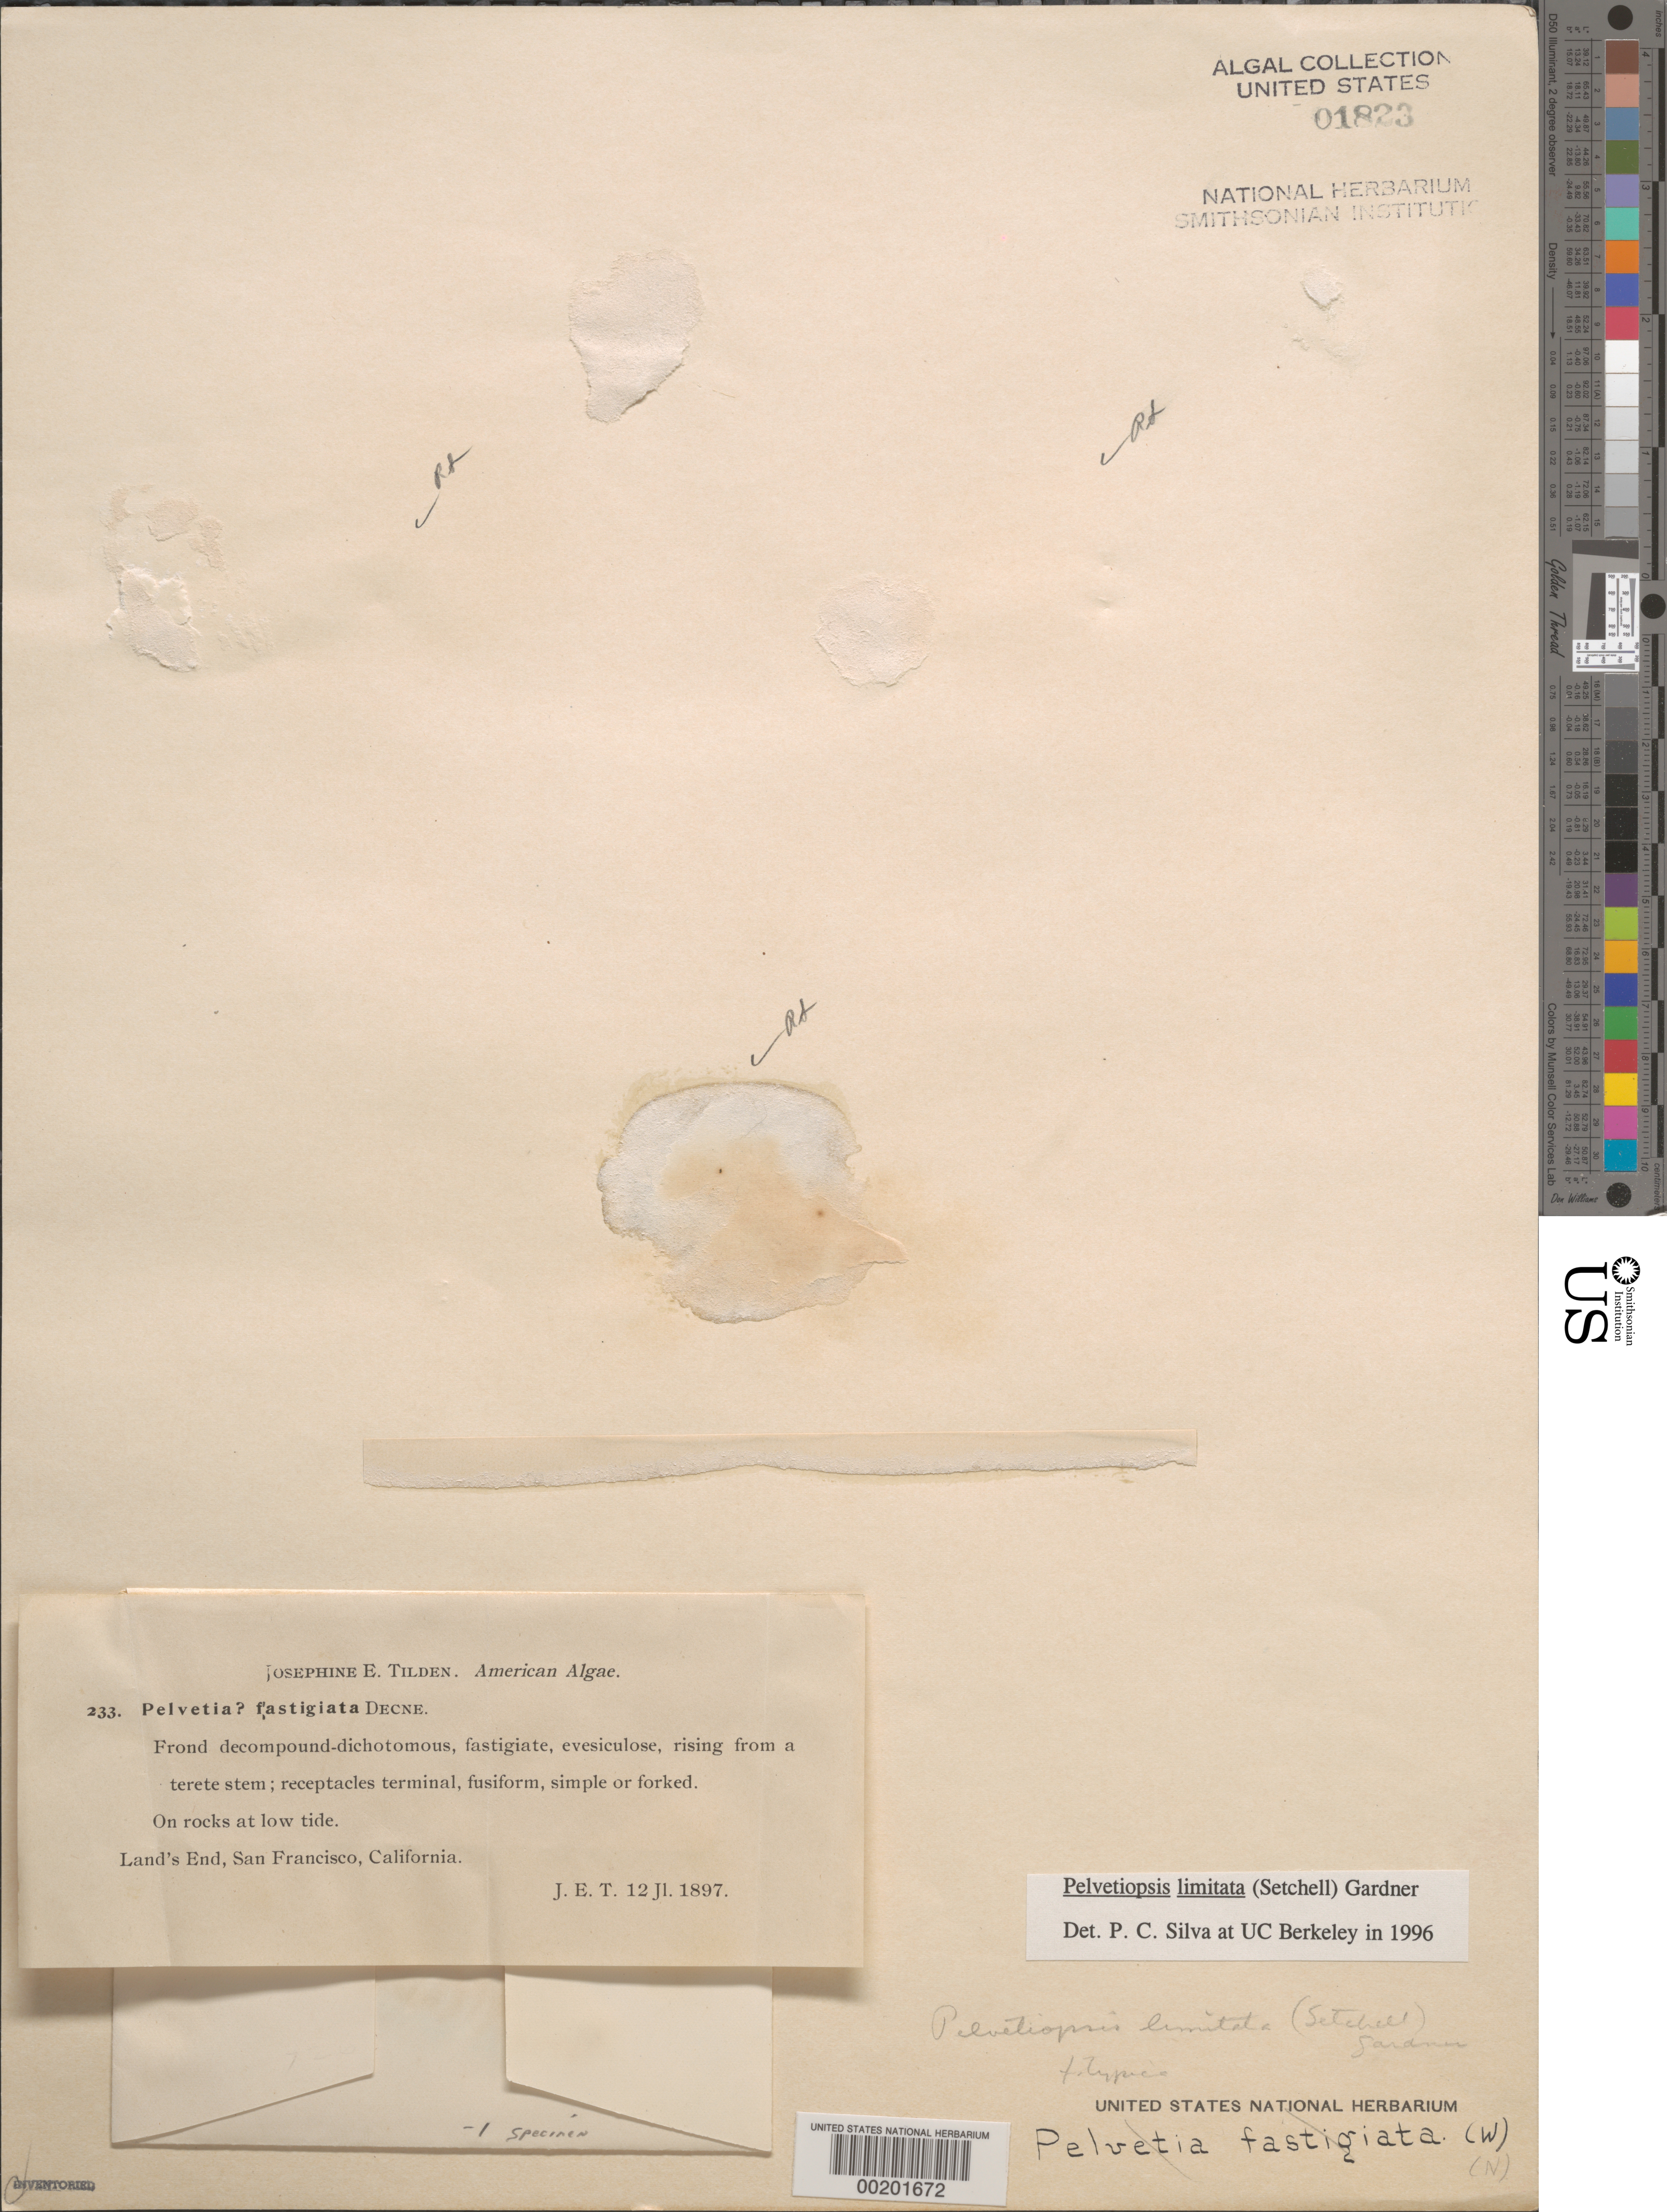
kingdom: Chromista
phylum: Ochrophyta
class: Phaeophyceae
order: Fucales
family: Fucaceae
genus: Pelvetiopsis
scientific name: Pelvetiopsis limitata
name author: N.L. Gardner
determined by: Silva, P. C.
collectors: J. E. Tilden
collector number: JET 233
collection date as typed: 12 Jul 1897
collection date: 1897-07-12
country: United States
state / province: California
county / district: San Francisco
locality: San Francisco, Land's End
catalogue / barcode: US 1823